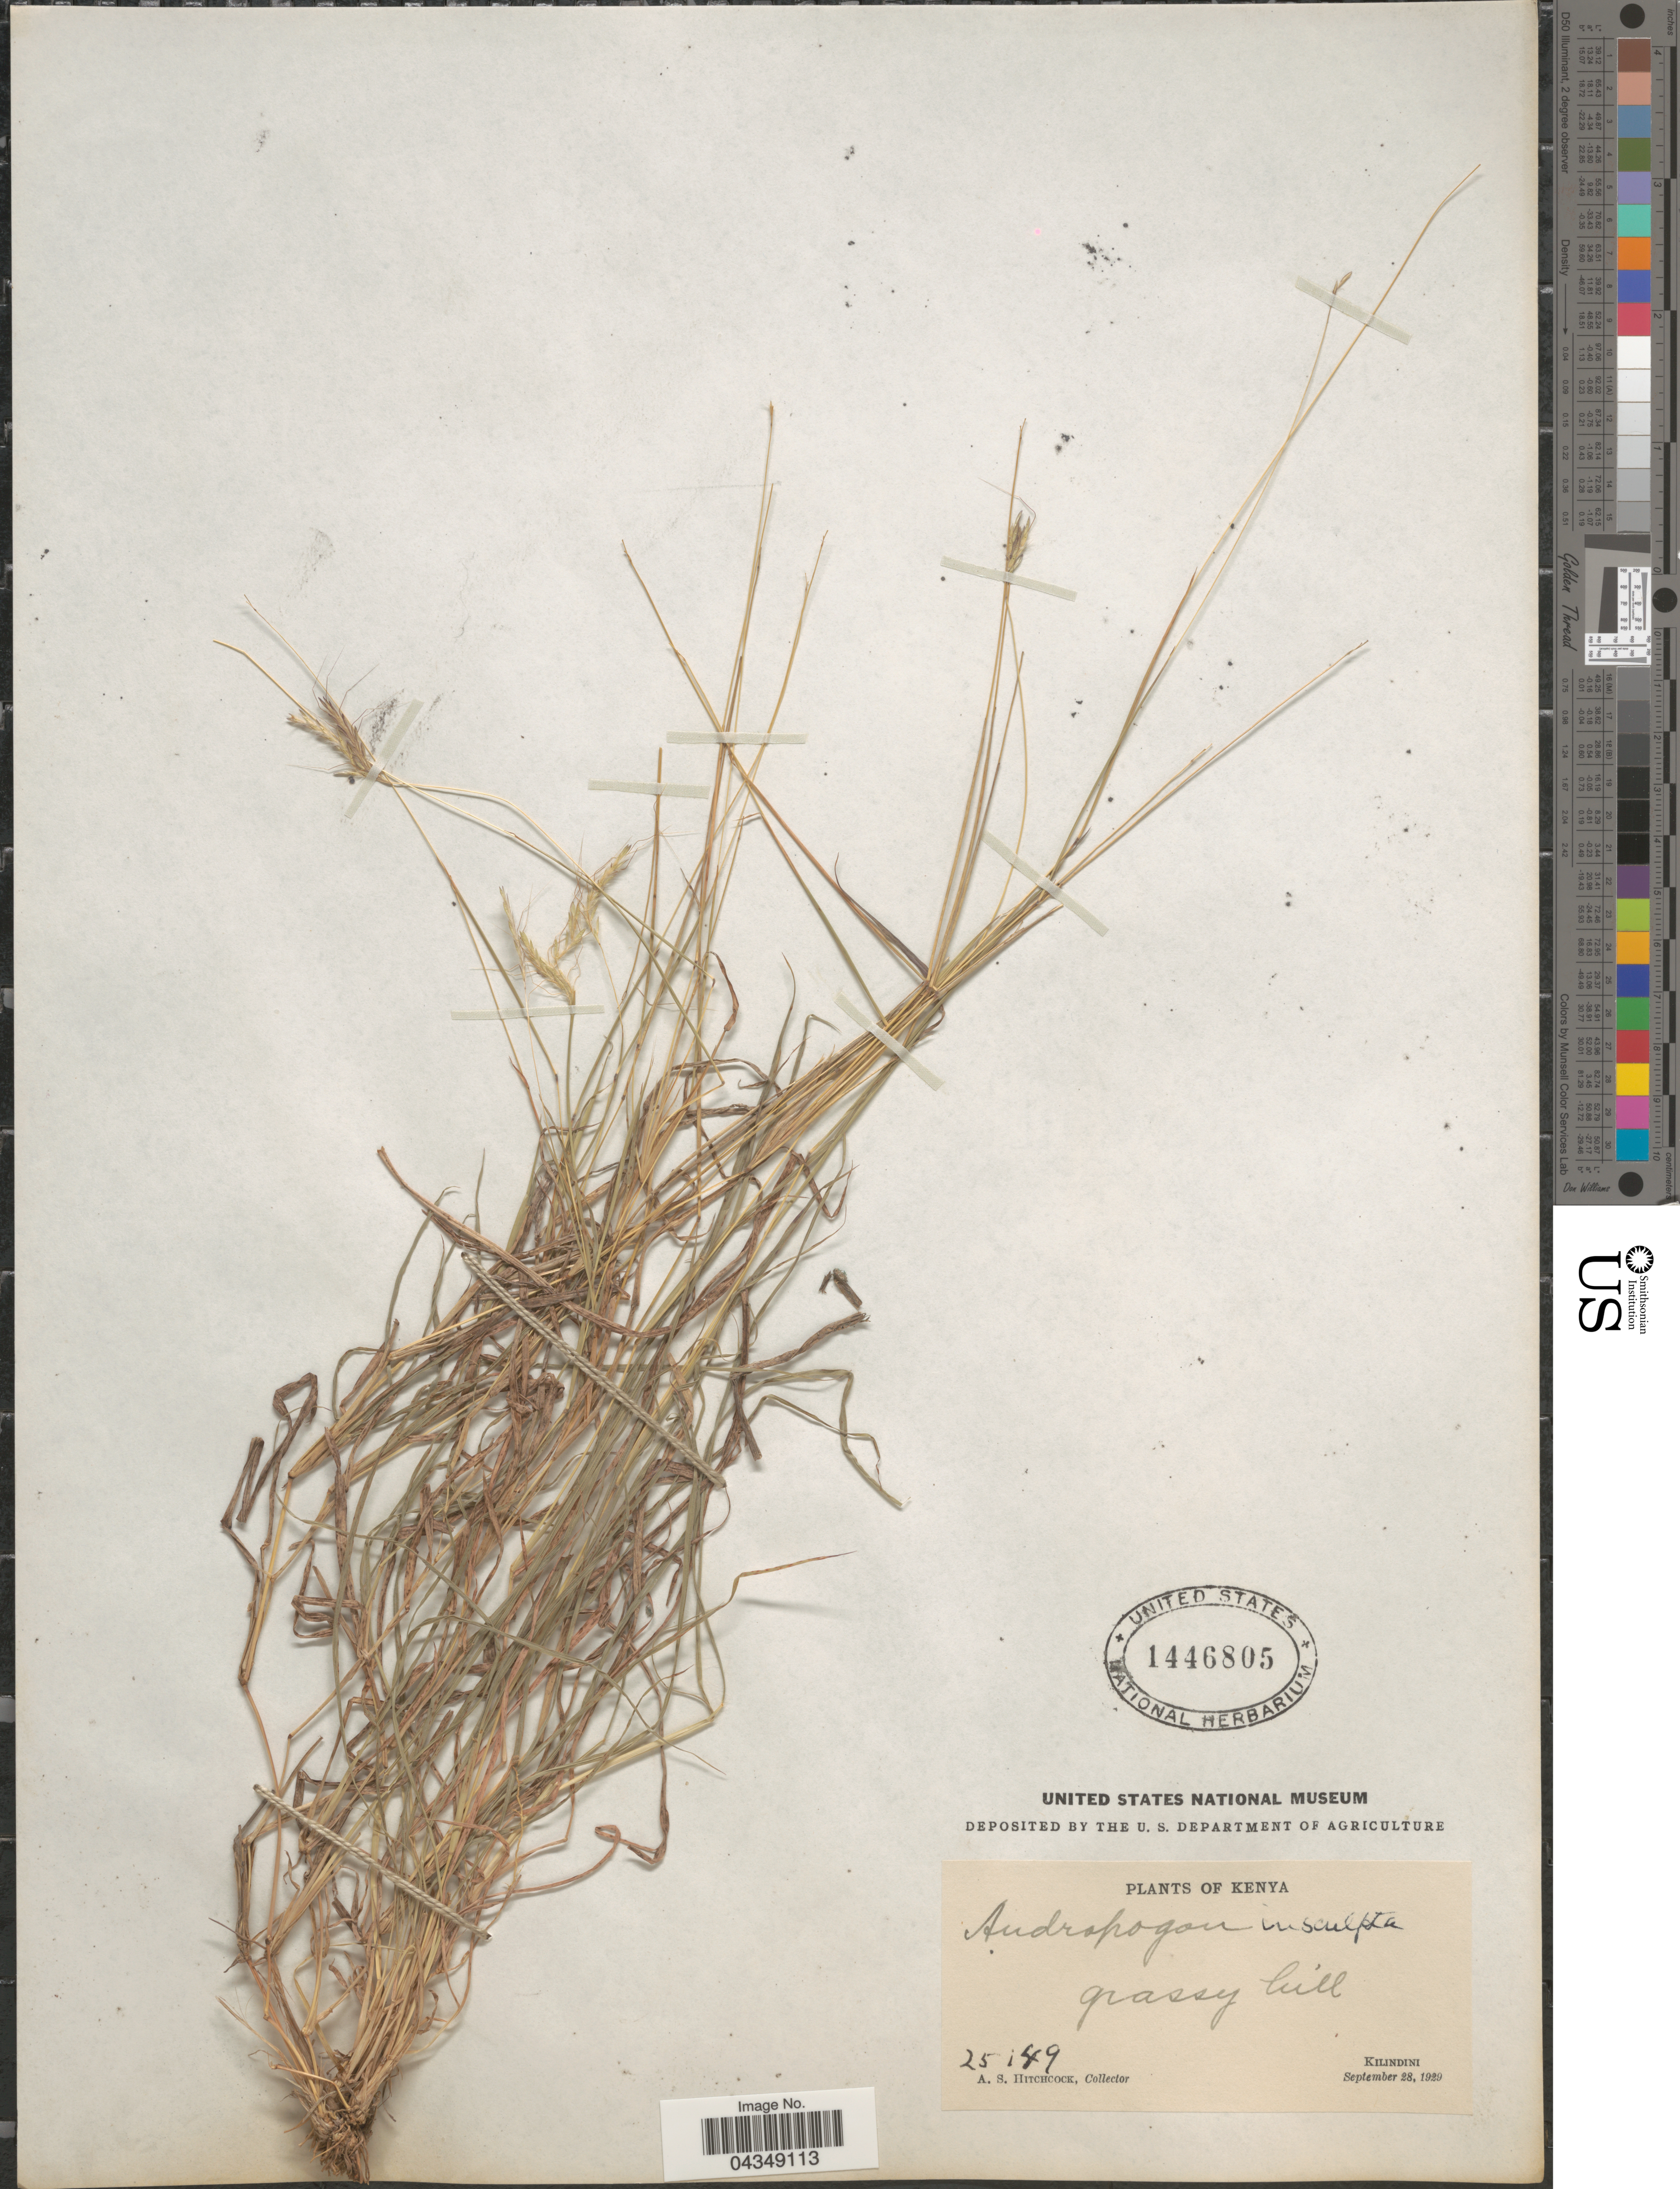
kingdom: Plantae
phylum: Tracheophyta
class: Liliopsida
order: Poales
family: Poaceae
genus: Bothriochloa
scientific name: Bothriochloa insculpta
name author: (Hochst. ex A. Rich.) A. Camus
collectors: A. S. Hitchcock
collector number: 25149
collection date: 1929-09-28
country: Kenya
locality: Grassy hill. Kilindini.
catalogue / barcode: US 1446805